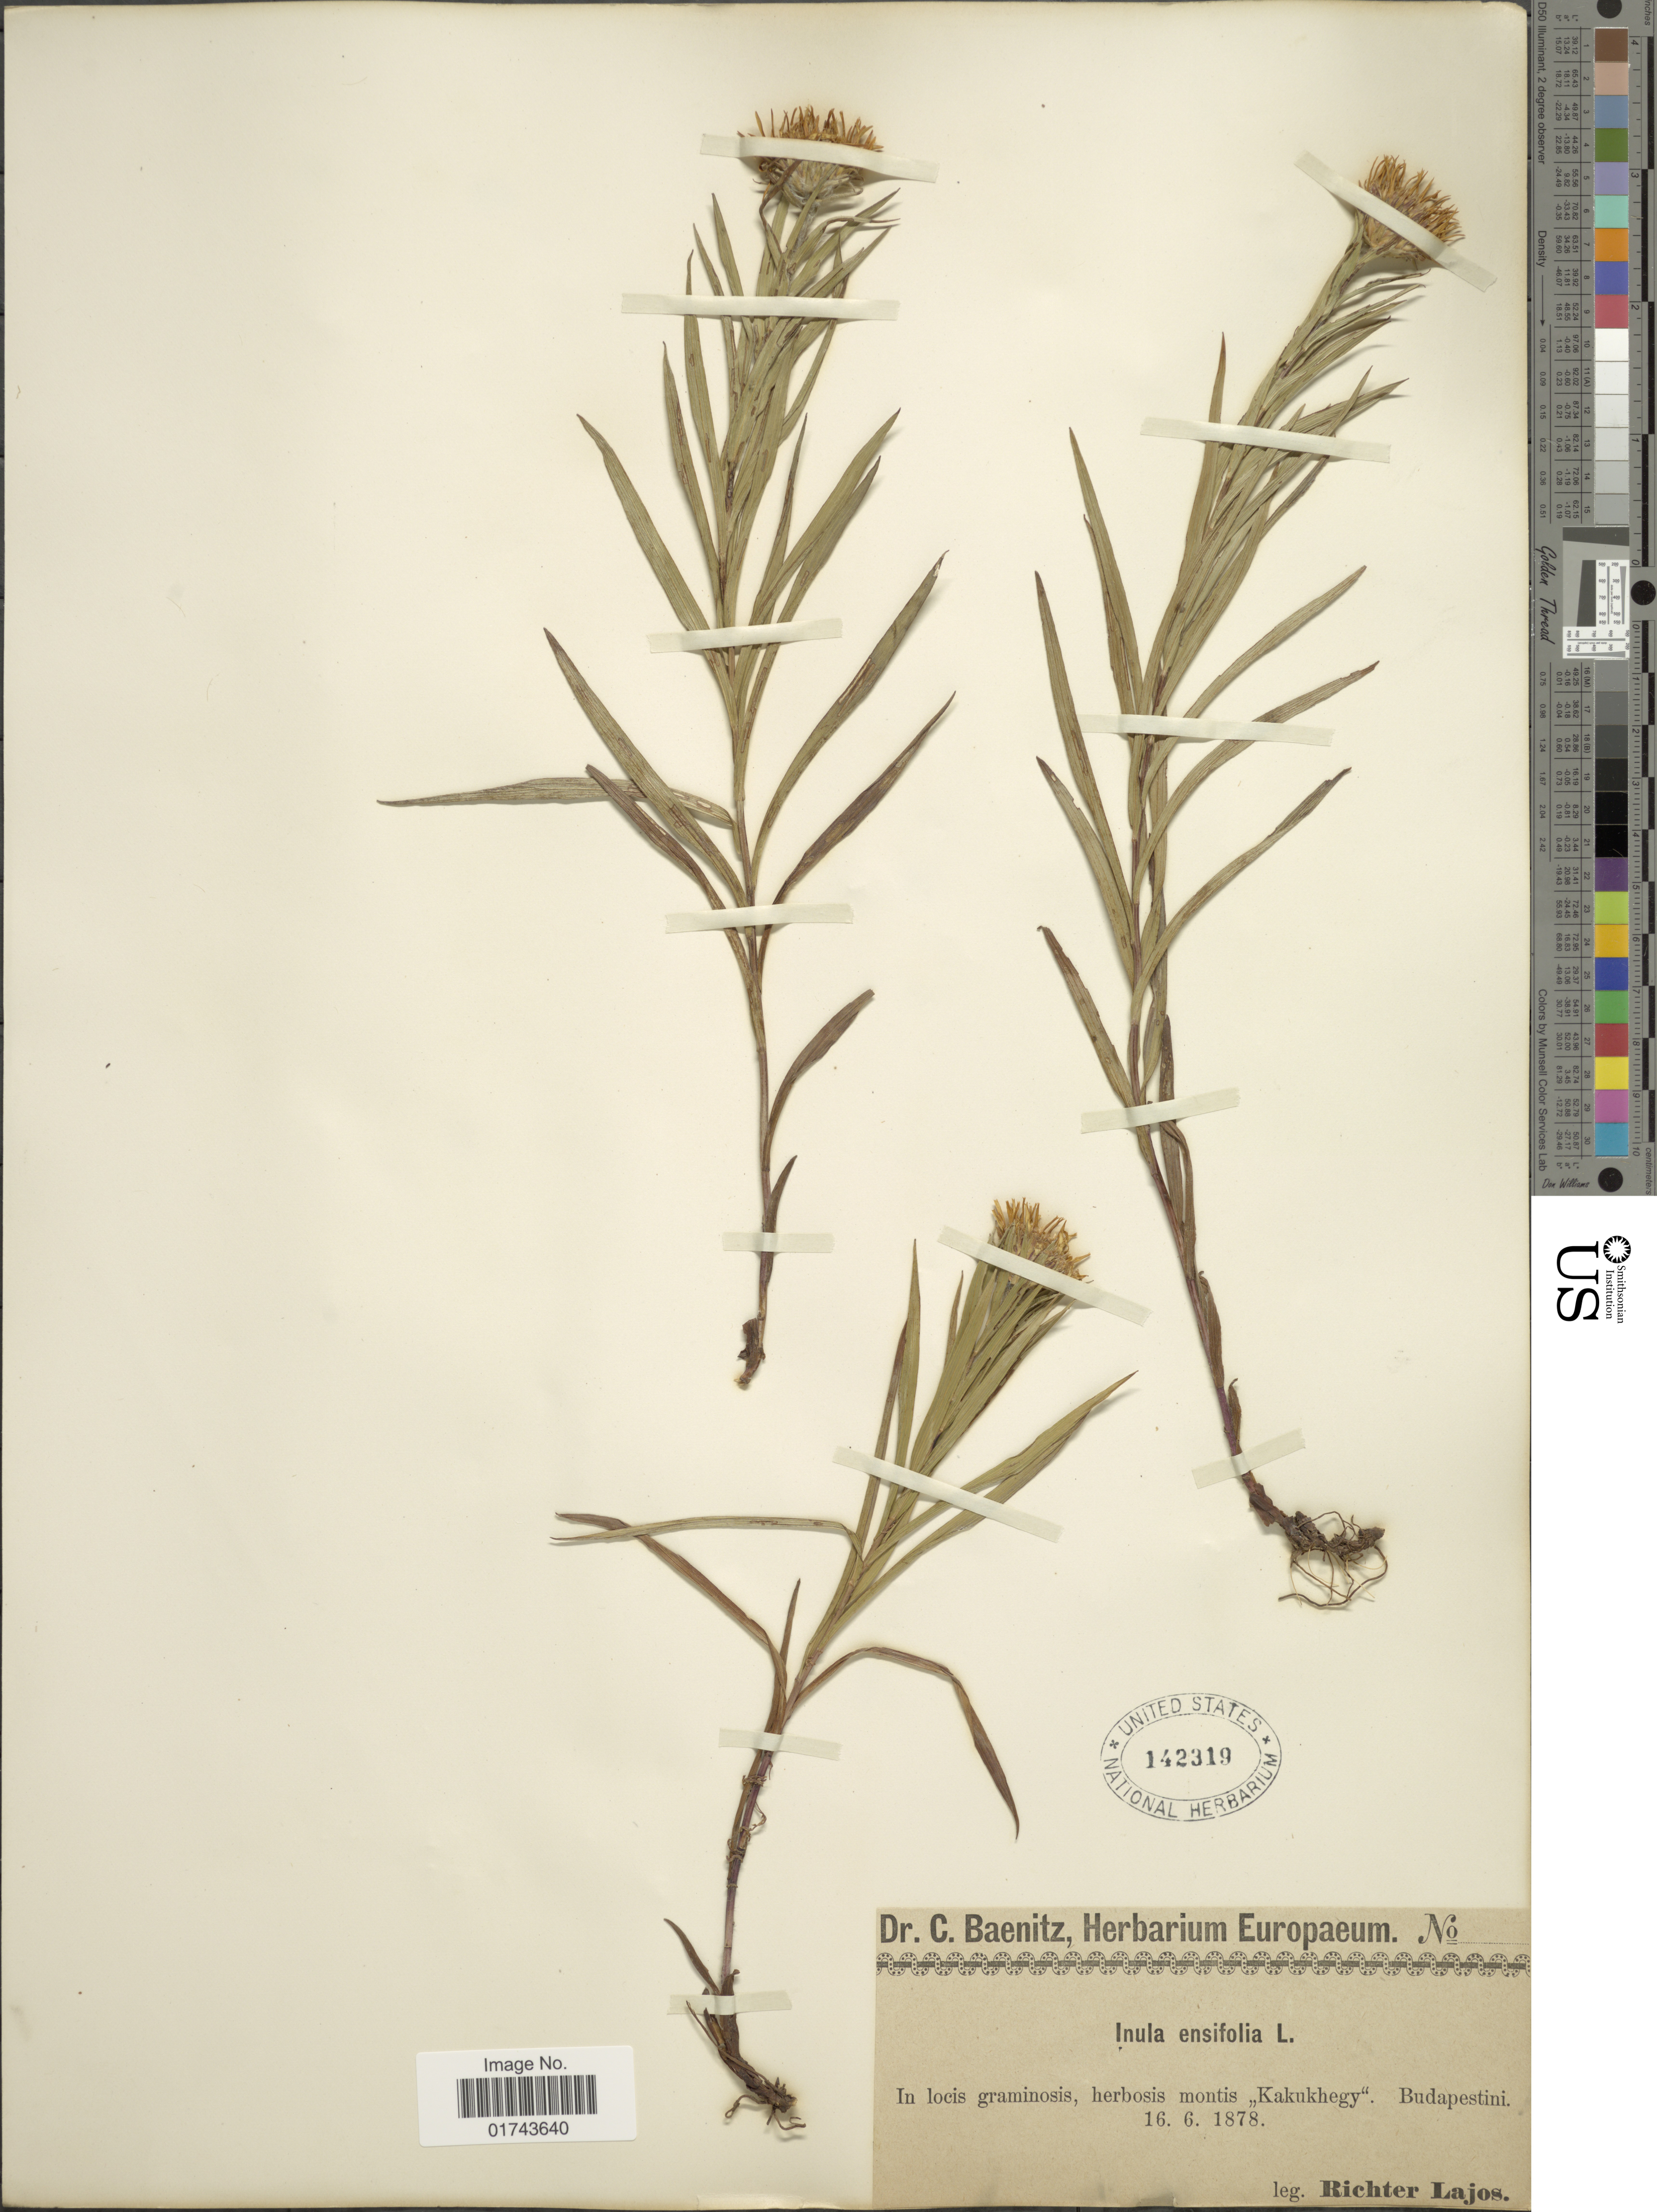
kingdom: Plantae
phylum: Tracheophyta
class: Magnoliopsida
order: Asterales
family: Asteraceae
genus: Inula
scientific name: Inula ensifolia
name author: L.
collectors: L. Richter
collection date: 1878-06-16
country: Hungary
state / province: Budapest, Capital District of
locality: In locis graminosis, herbosis montis "Kakukheygy"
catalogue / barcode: US 142319